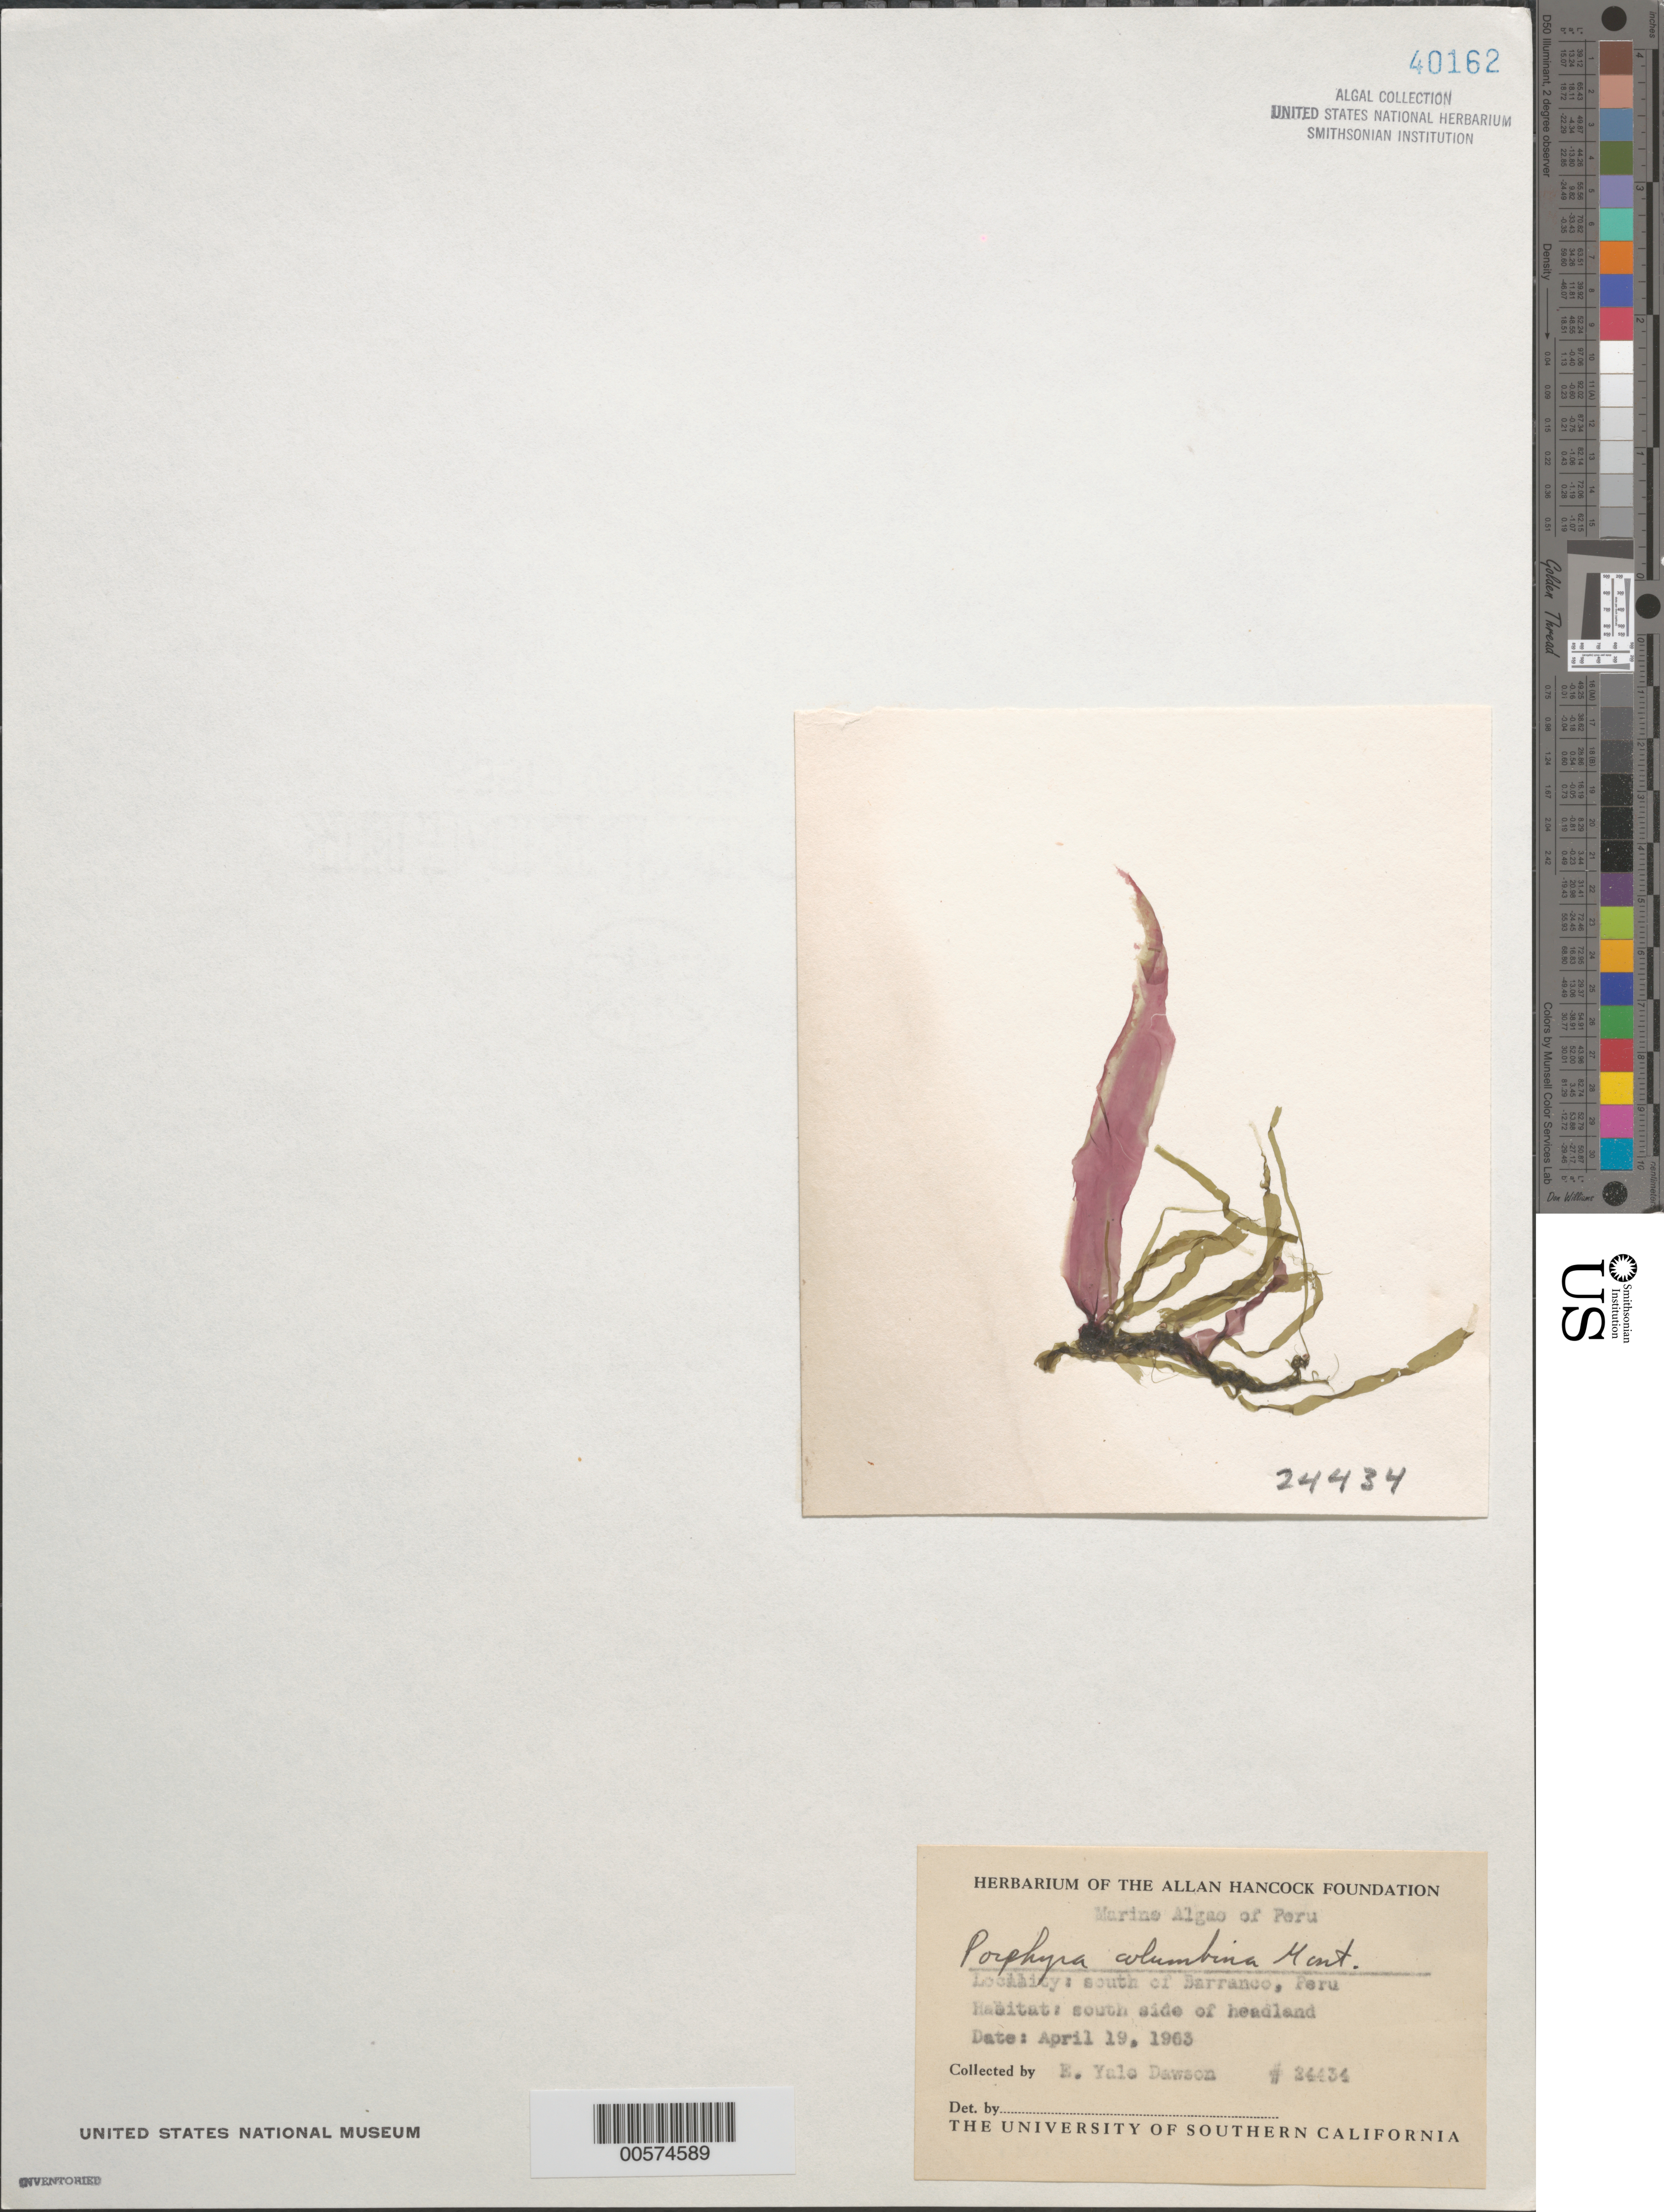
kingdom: Plantae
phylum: Rhodophyta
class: Bangiophyceae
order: Bangiales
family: Bangiaceae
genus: Pyropia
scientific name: Pyropia columbina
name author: (Mont.) W.A. Nelson in J.E. Sutherl. et al.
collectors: E. Y. Dawson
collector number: EYD 24434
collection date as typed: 19 Apr 1963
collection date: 1963-04-19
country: Peru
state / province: Lima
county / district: Barranca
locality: South of barranco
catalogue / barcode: US 40162